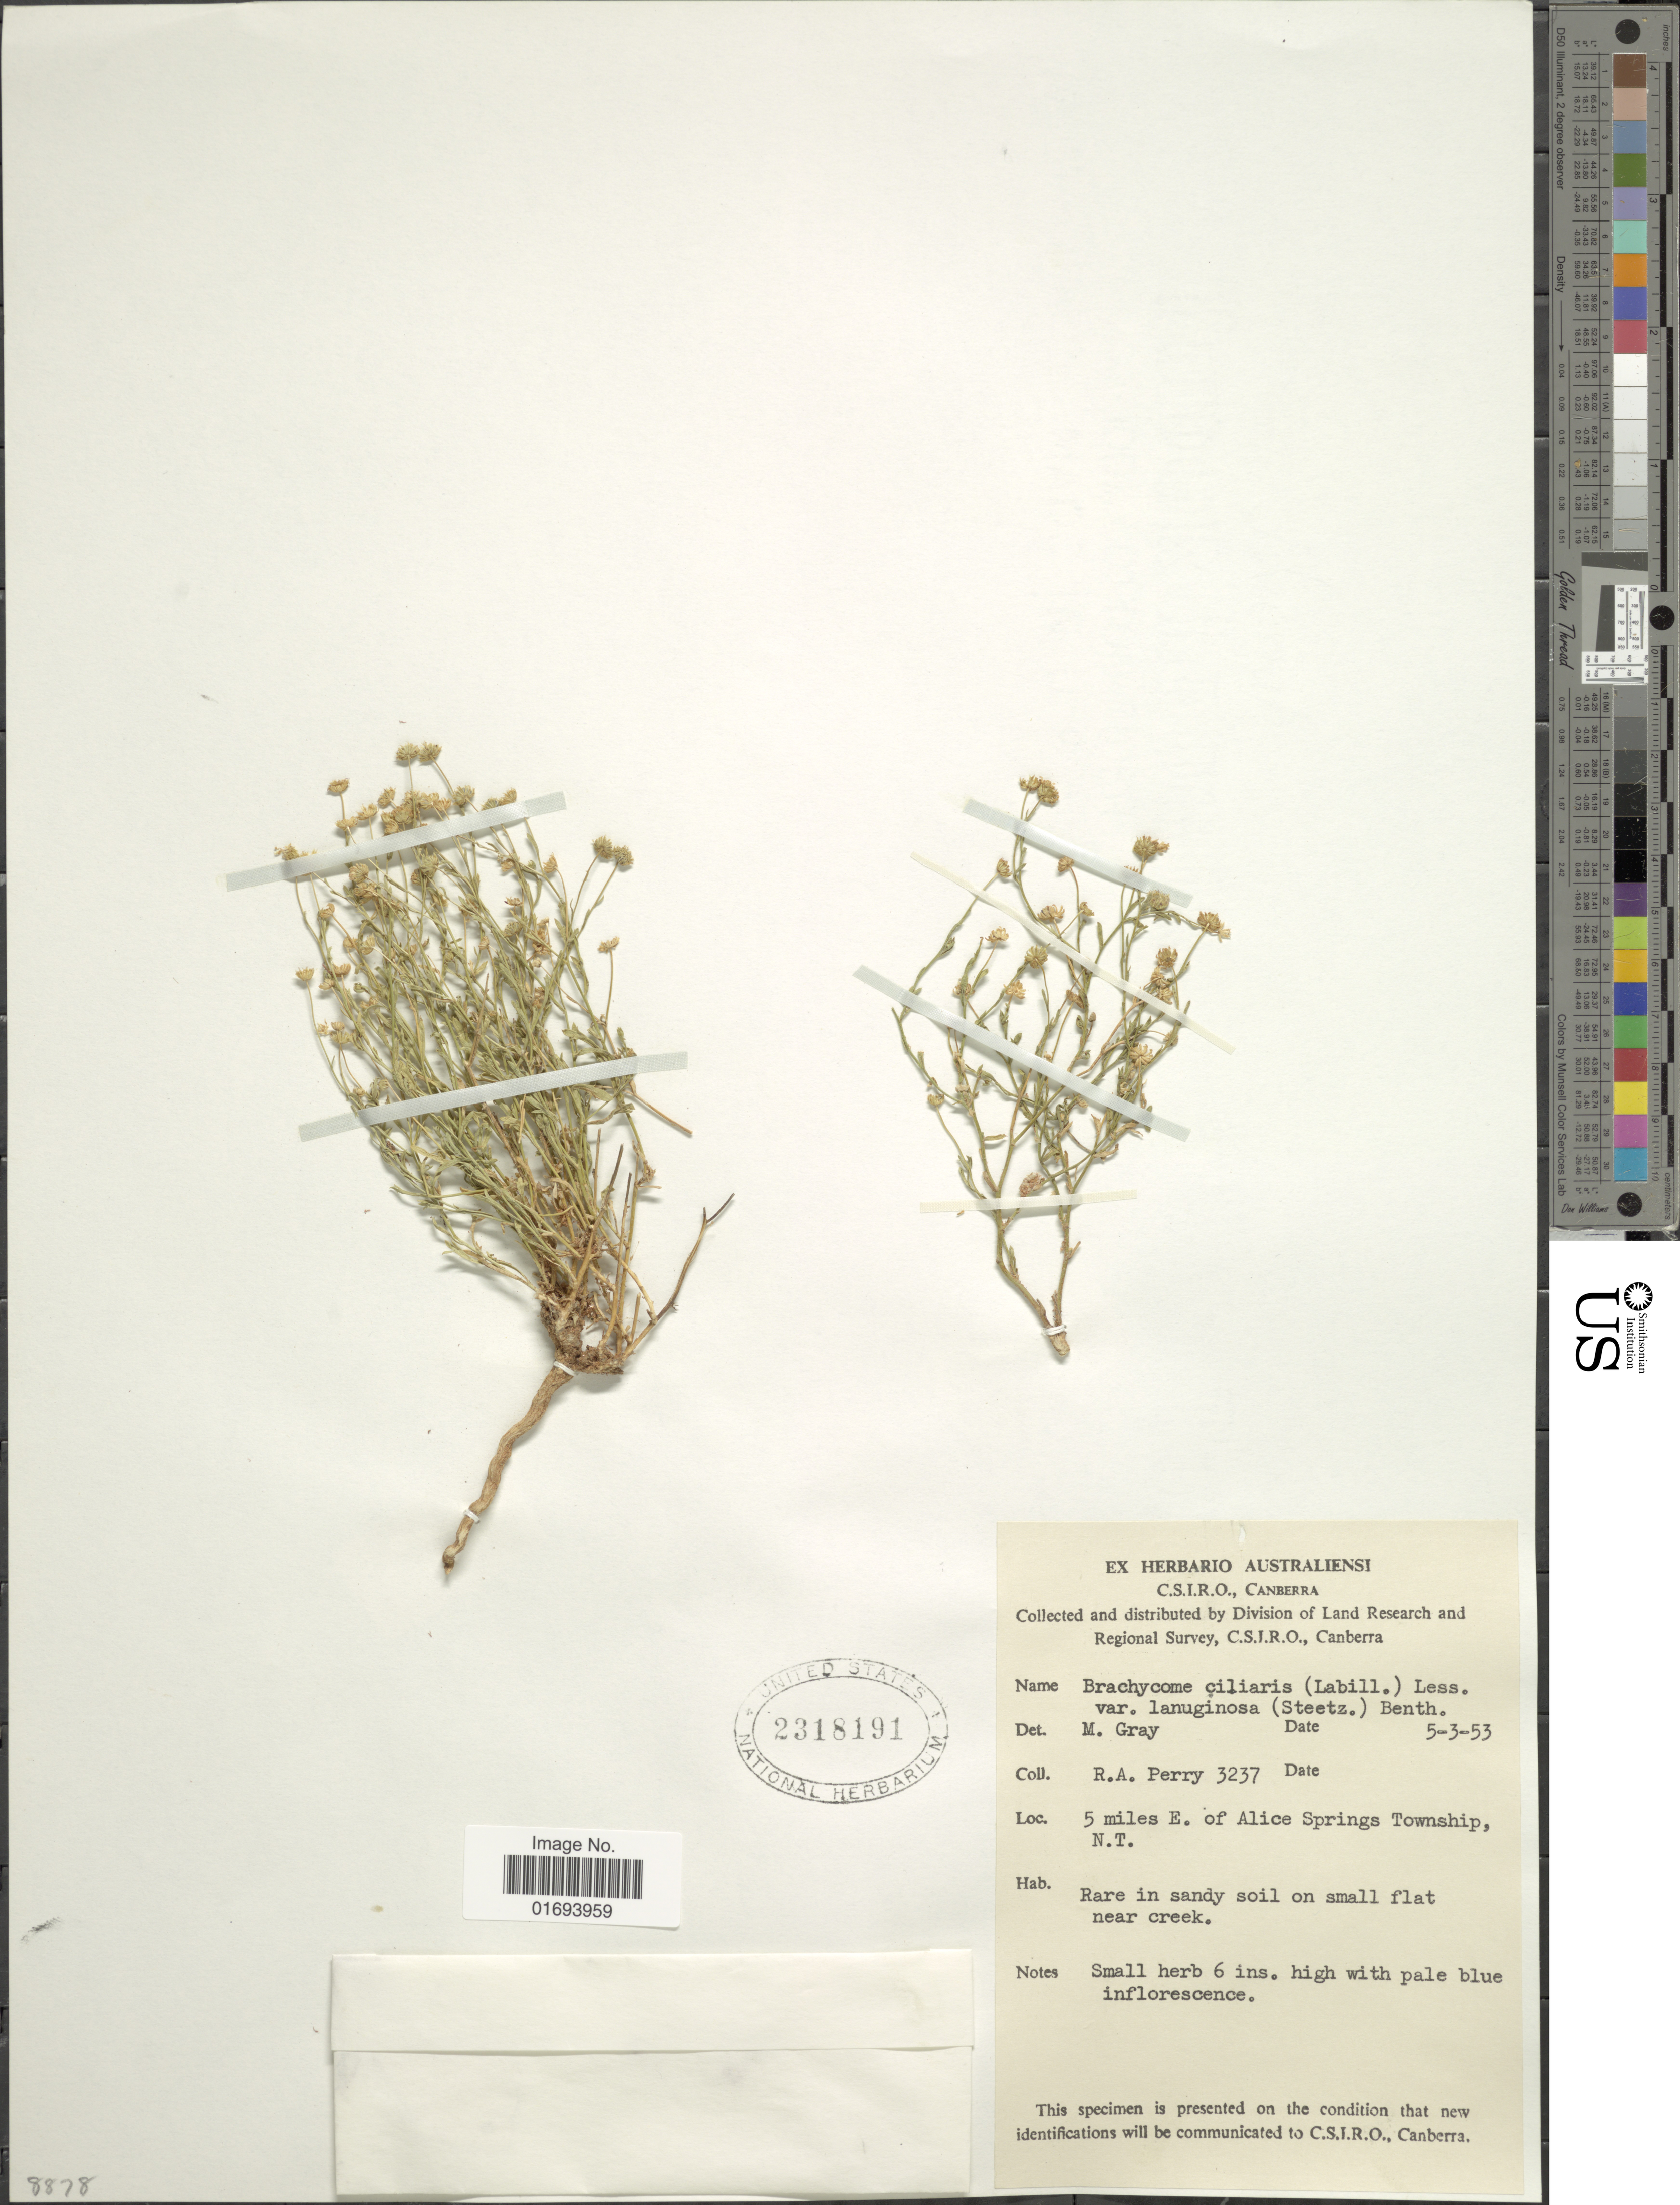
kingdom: Plantae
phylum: Tracheophyta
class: Magnoliopsida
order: Asterales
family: Asteraceae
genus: Brachyscome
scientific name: Brachyscome ciliaris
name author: Less.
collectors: Perry, R. A.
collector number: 3237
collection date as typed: Transcribed d/m/y: 5/3/53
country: Australia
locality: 5 miles E. of Alice Springs Township, N.T.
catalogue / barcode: US 2318191